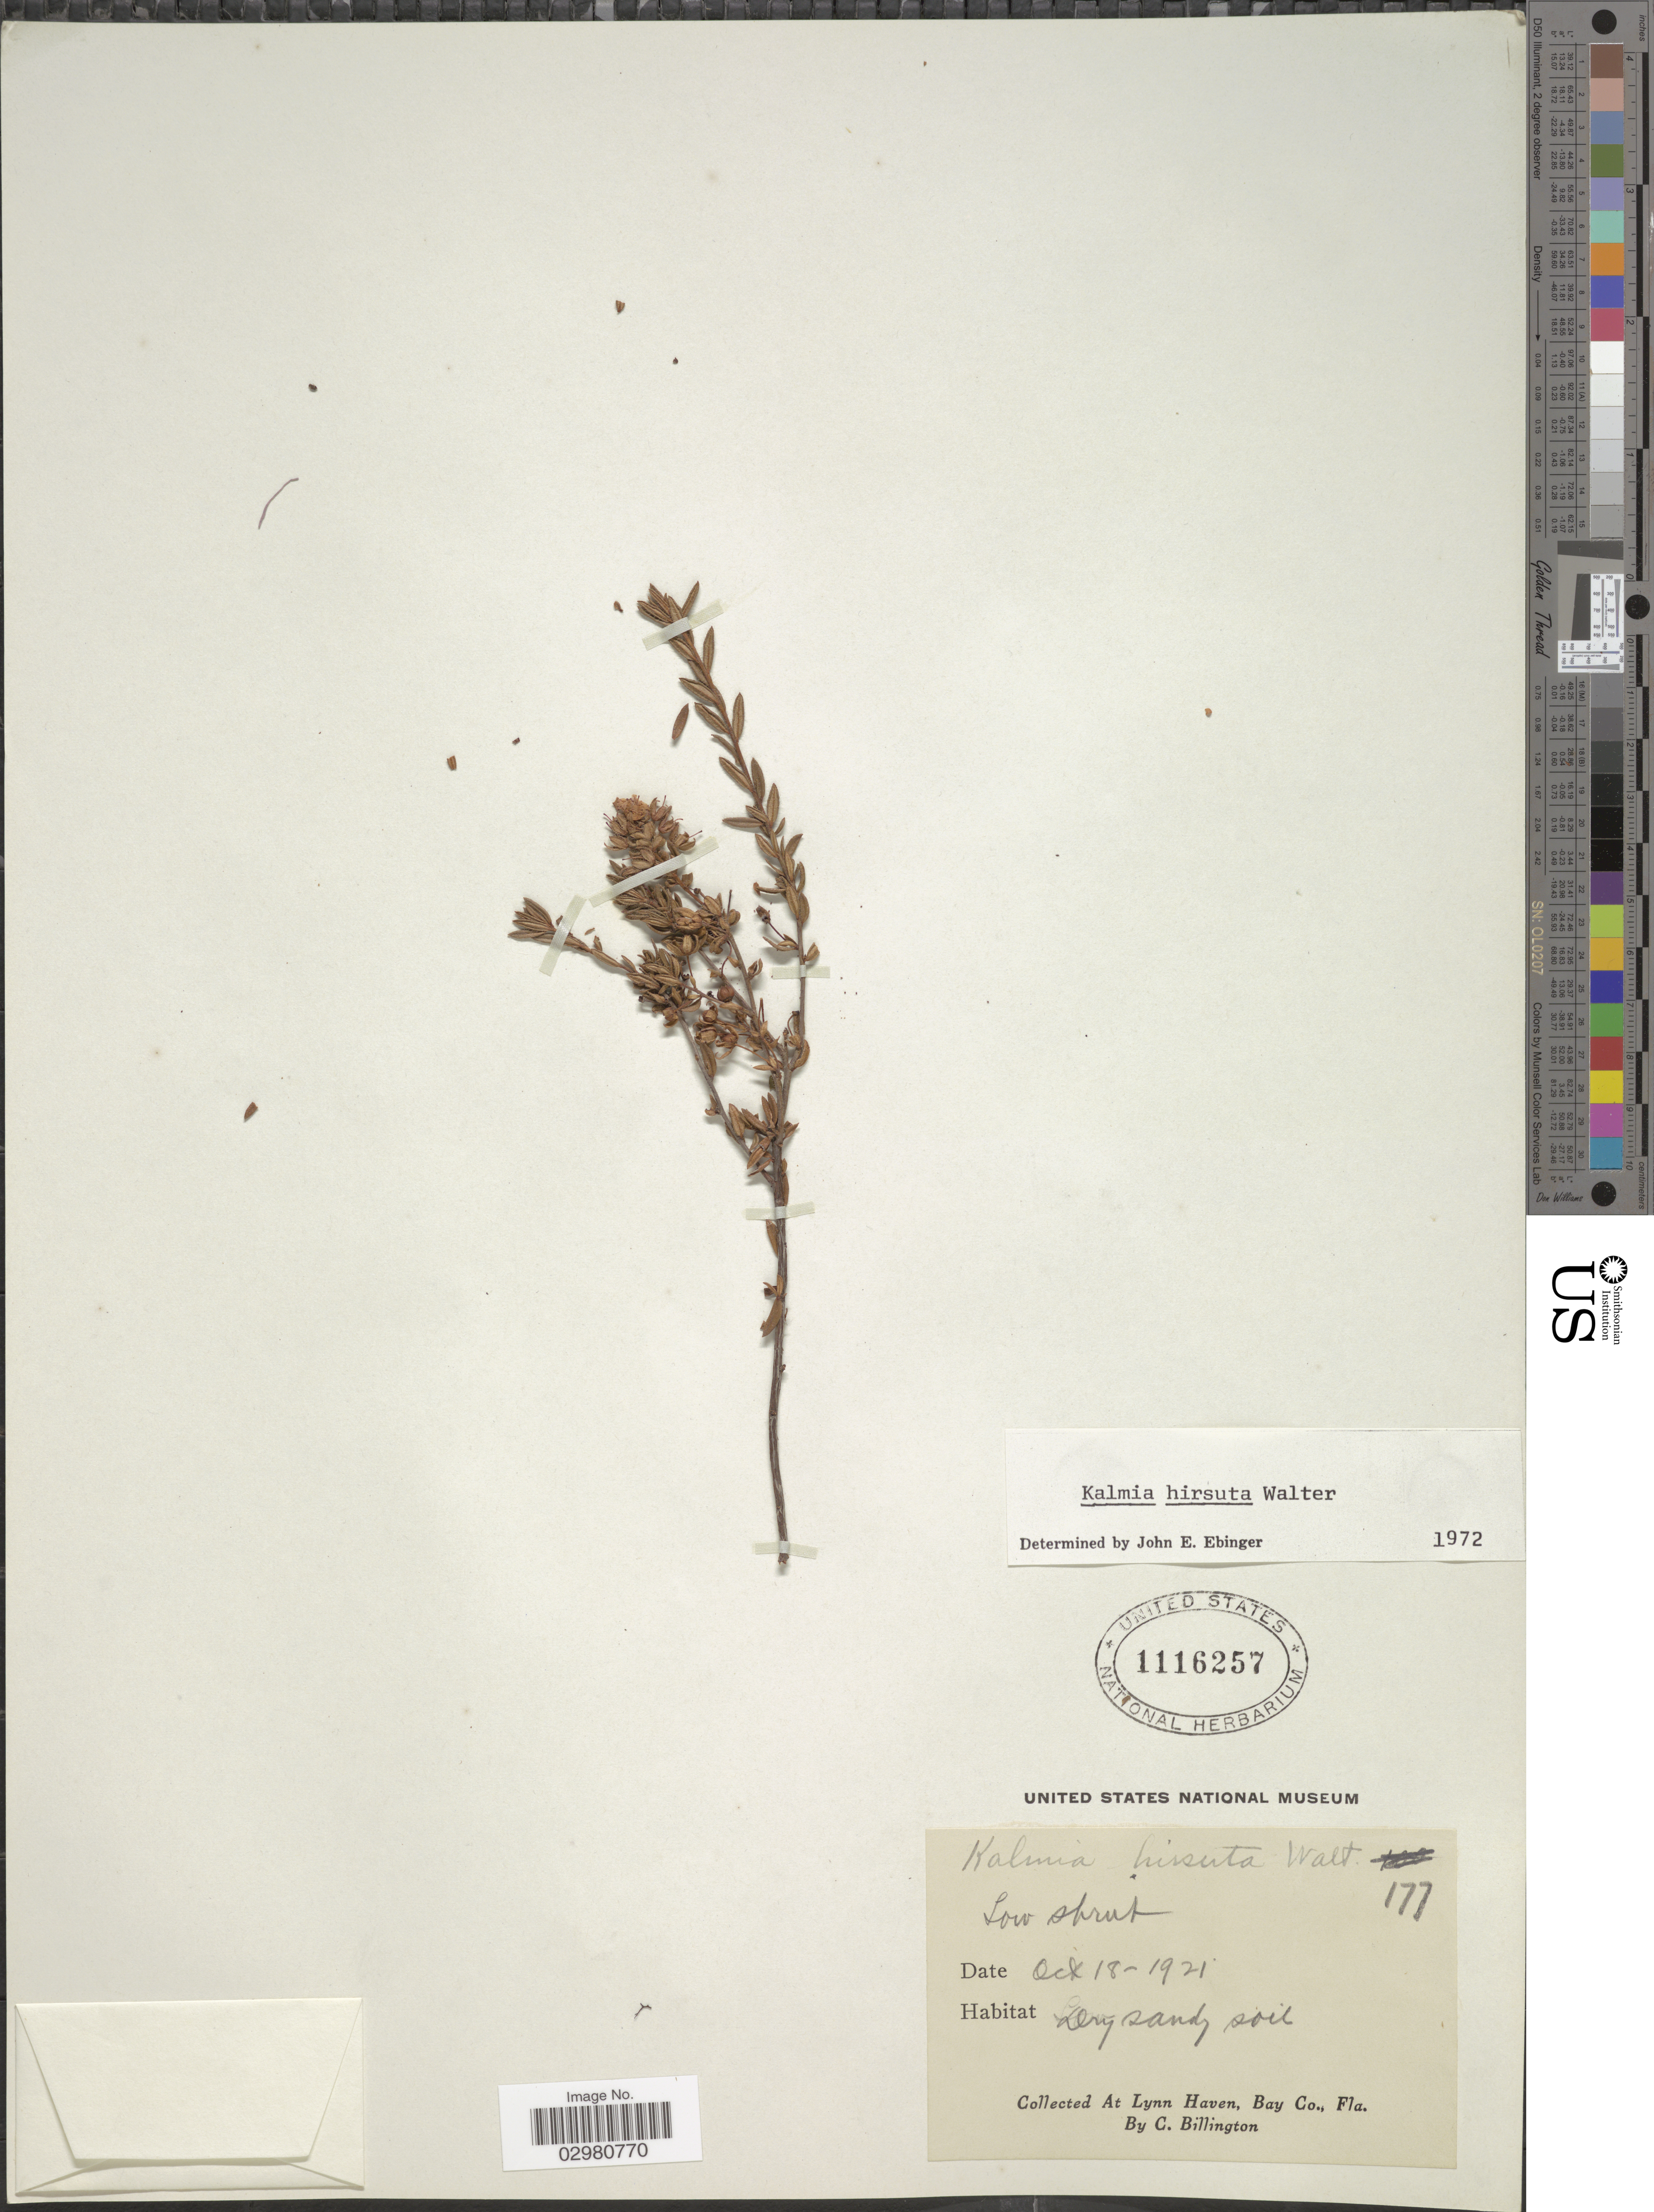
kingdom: Plantae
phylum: Tracheophyta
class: Magnoliopsida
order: Ericales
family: Ericaceae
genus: Kalmia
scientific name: Kalmia hirsuta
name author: Walter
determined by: Ebinger, John E.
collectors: C. Billington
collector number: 177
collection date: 1921-10-18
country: United States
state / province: Florida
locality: At Lynn Haven, Bay Co.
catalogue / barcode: US 1116257